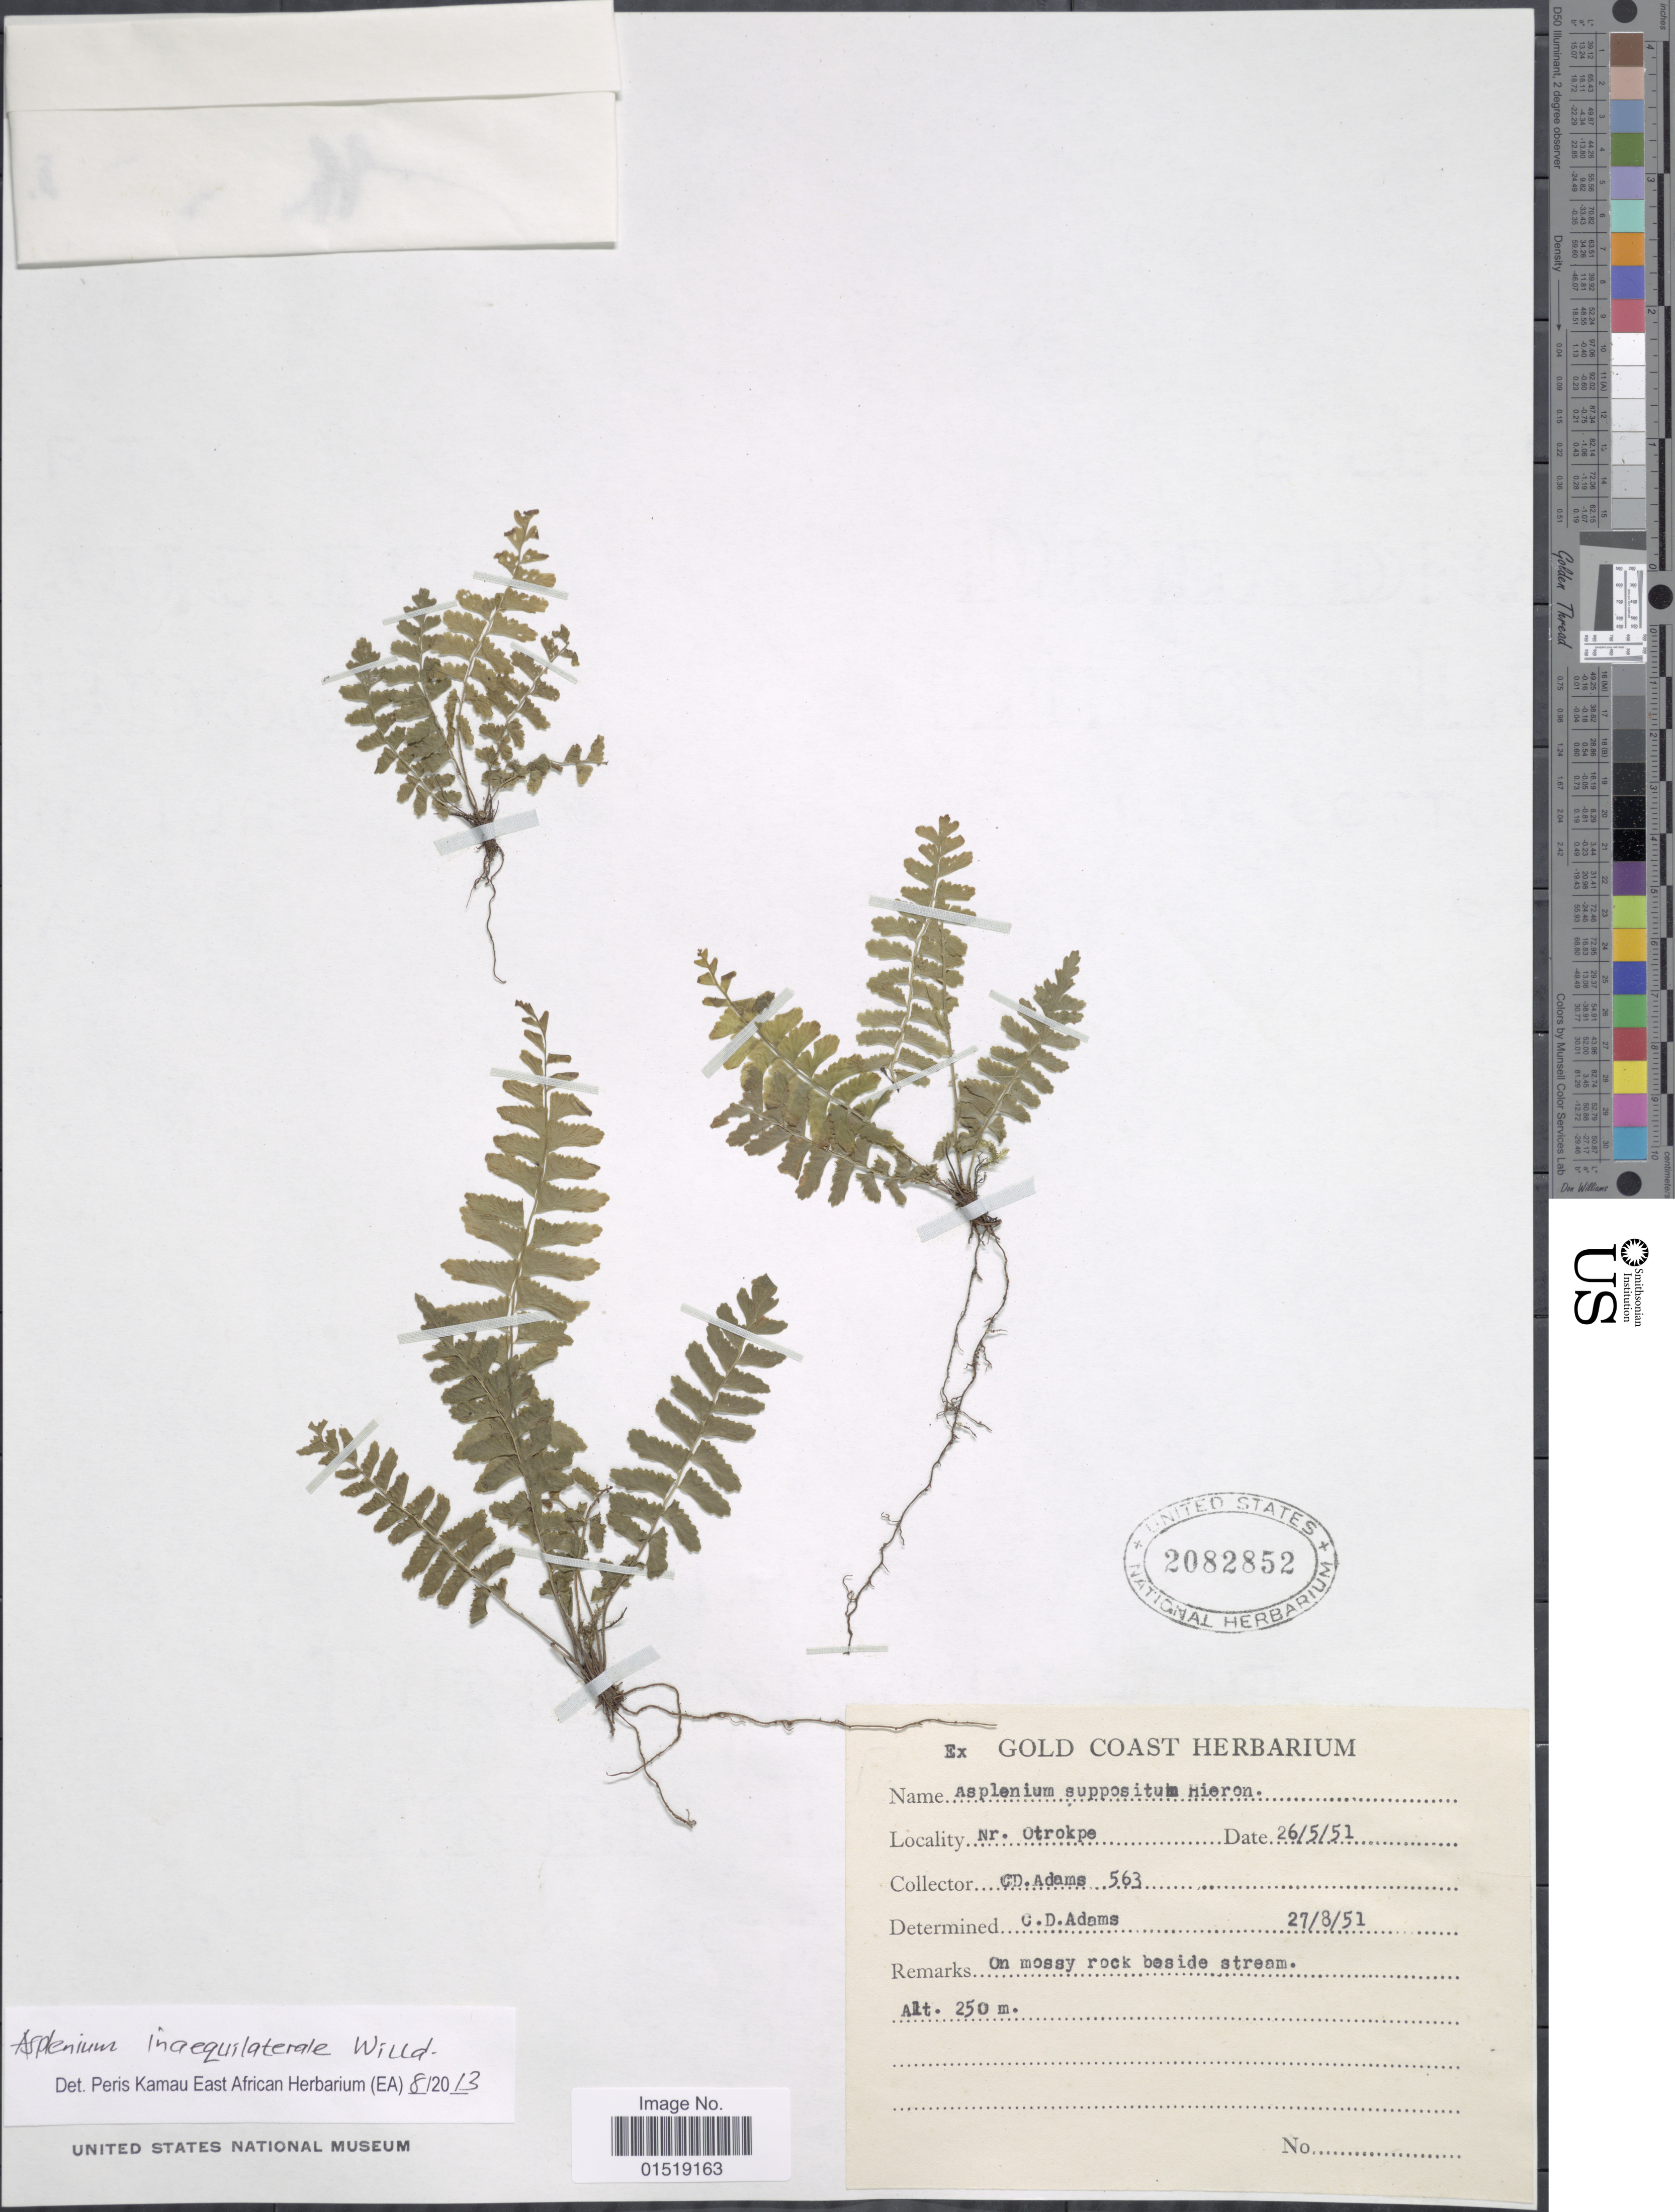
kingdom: Plantae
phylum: Tracheophyta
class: Polypodiopsida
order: Polypodiales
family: Aspleniaceae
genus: Asplenium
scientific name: Asplenium inaequilaterale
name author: Willd.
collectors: C. D. Adams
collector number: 563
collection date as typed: Transcribed d/m/y: 26/5/51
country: Ghana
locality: Nr. Otrokpe.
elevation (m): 250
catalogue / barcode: US 2082853